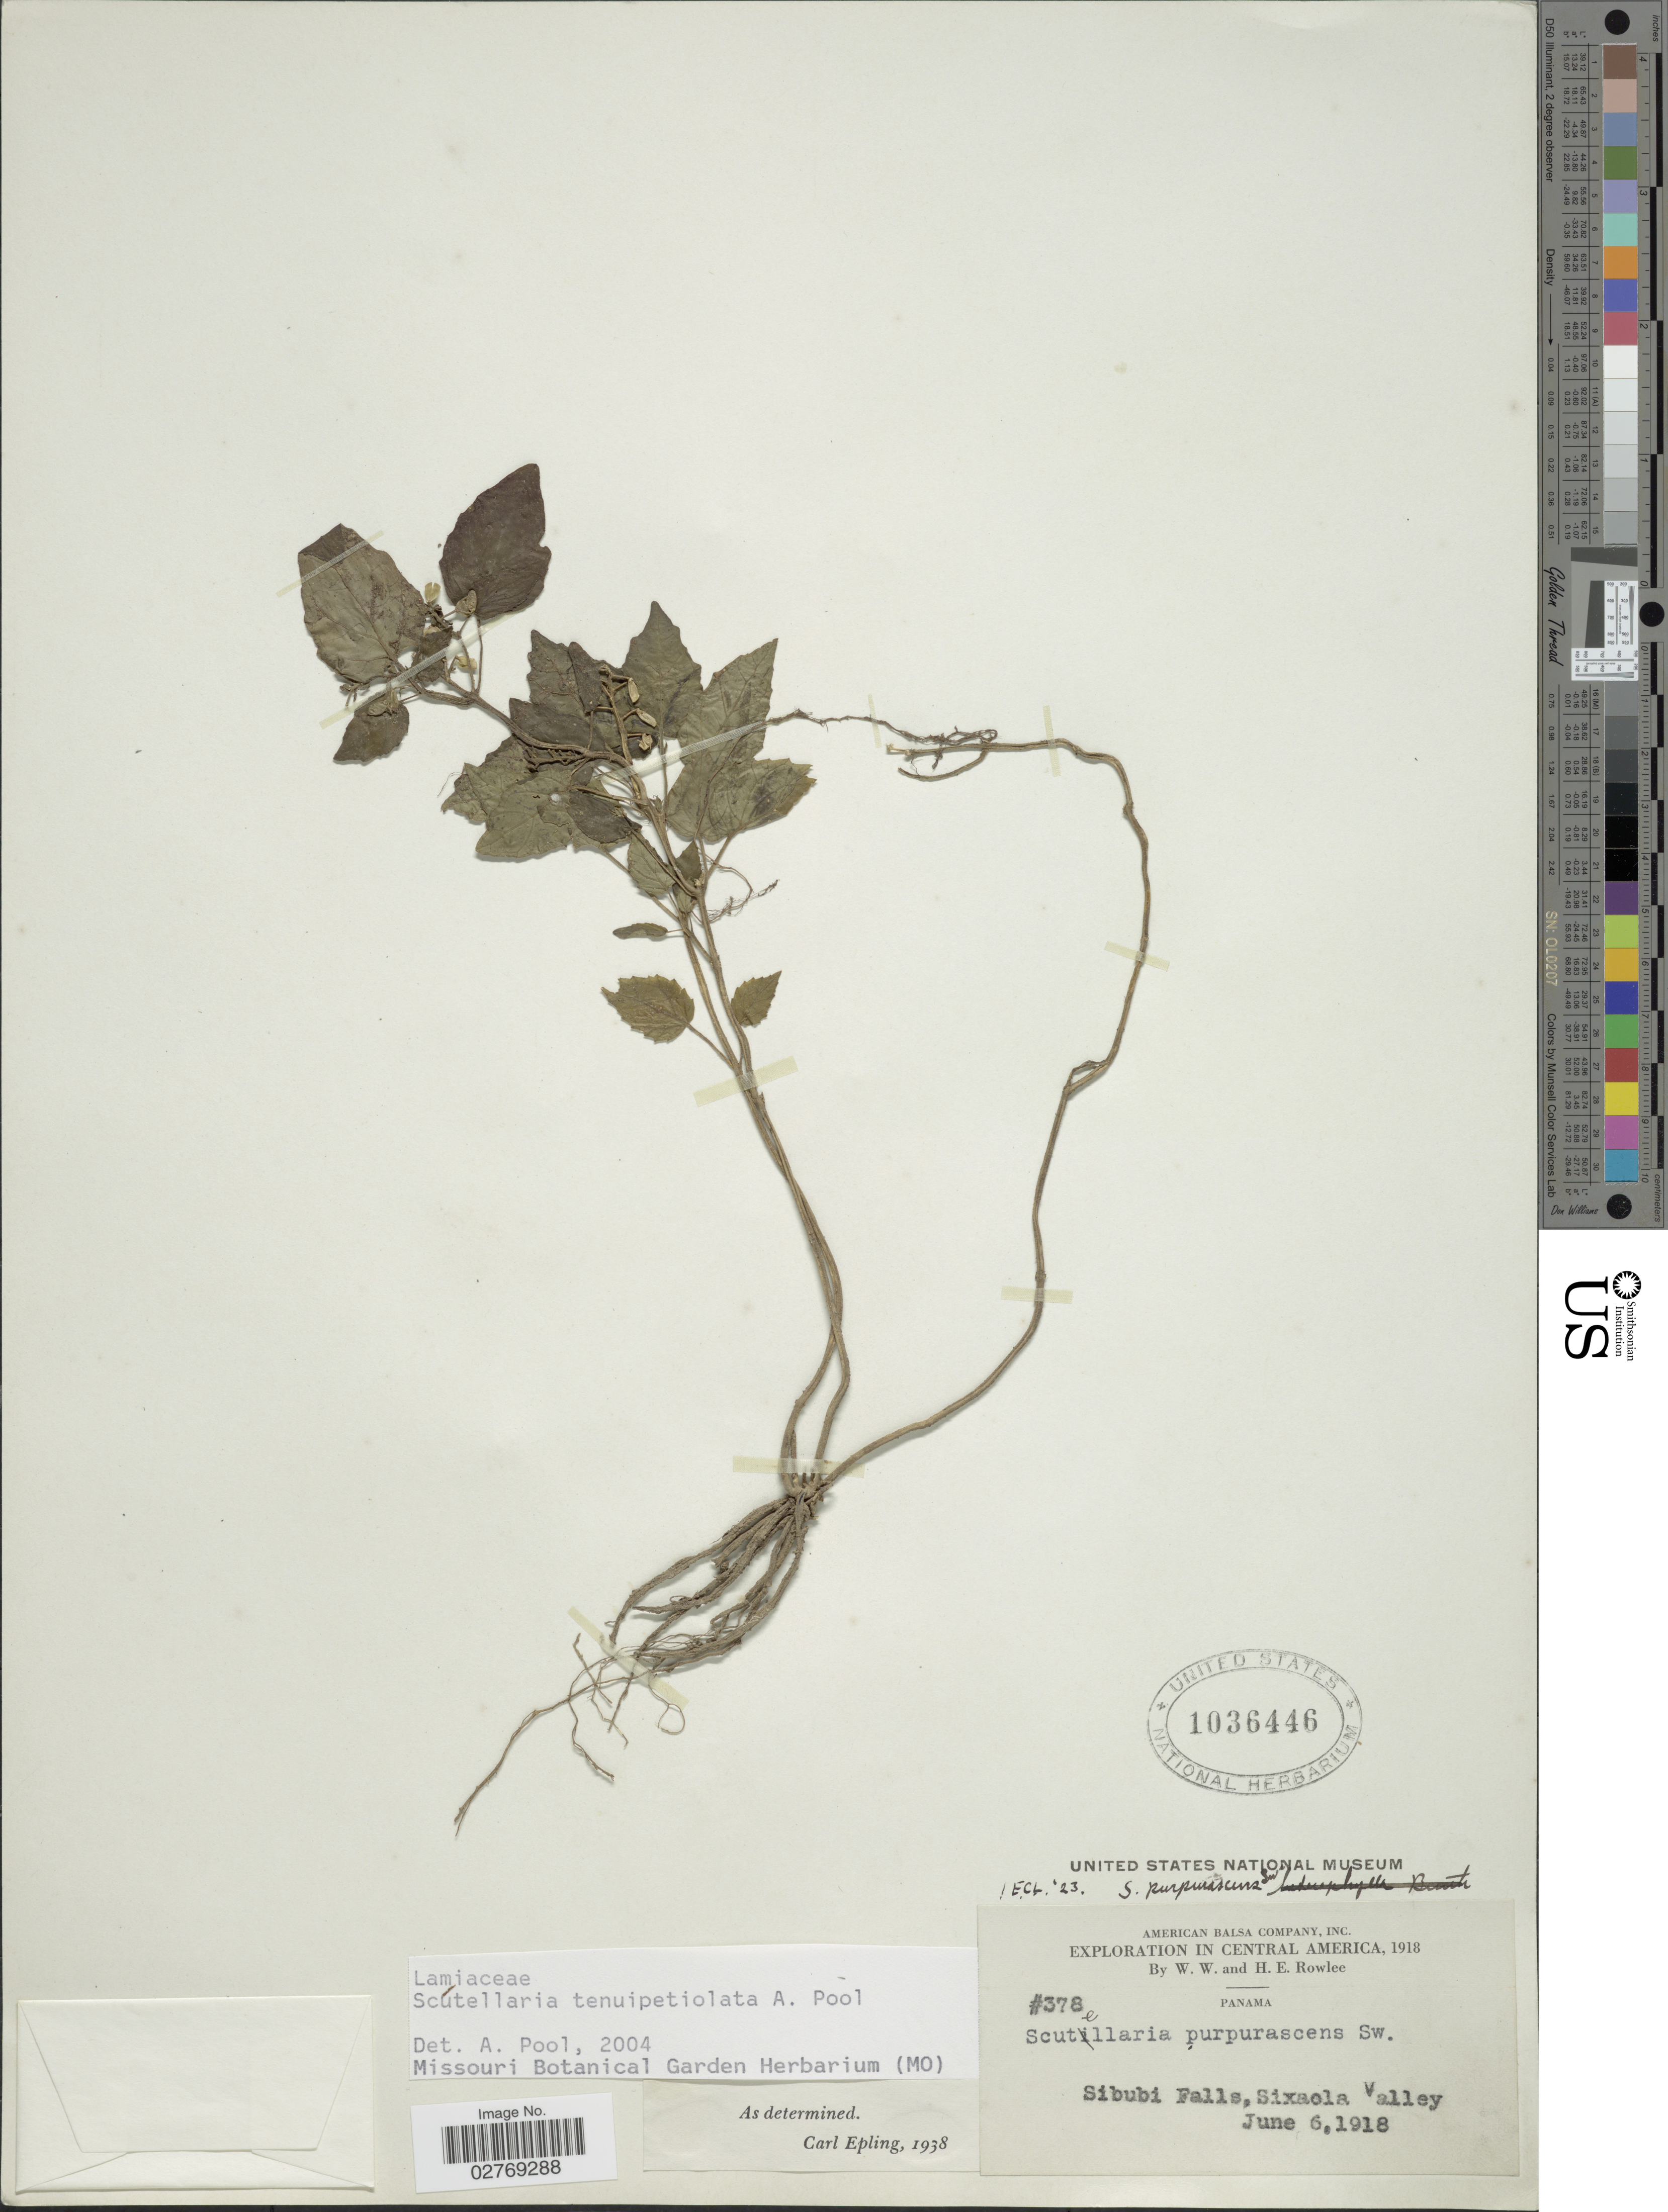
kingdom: Plantae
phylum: Tracheophyta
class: Magnoliopsida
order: Lamiales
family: Lamiaceae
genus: Scutellaria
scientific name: Scutellaria tenuipetiolata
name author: A. Pool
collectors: W. W. Rowlee & H. E. Rowlee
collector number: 378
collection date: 1918-06-06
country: Panama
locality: Sibubi Falls, Sixaola Valley.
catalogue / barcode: US 1036446